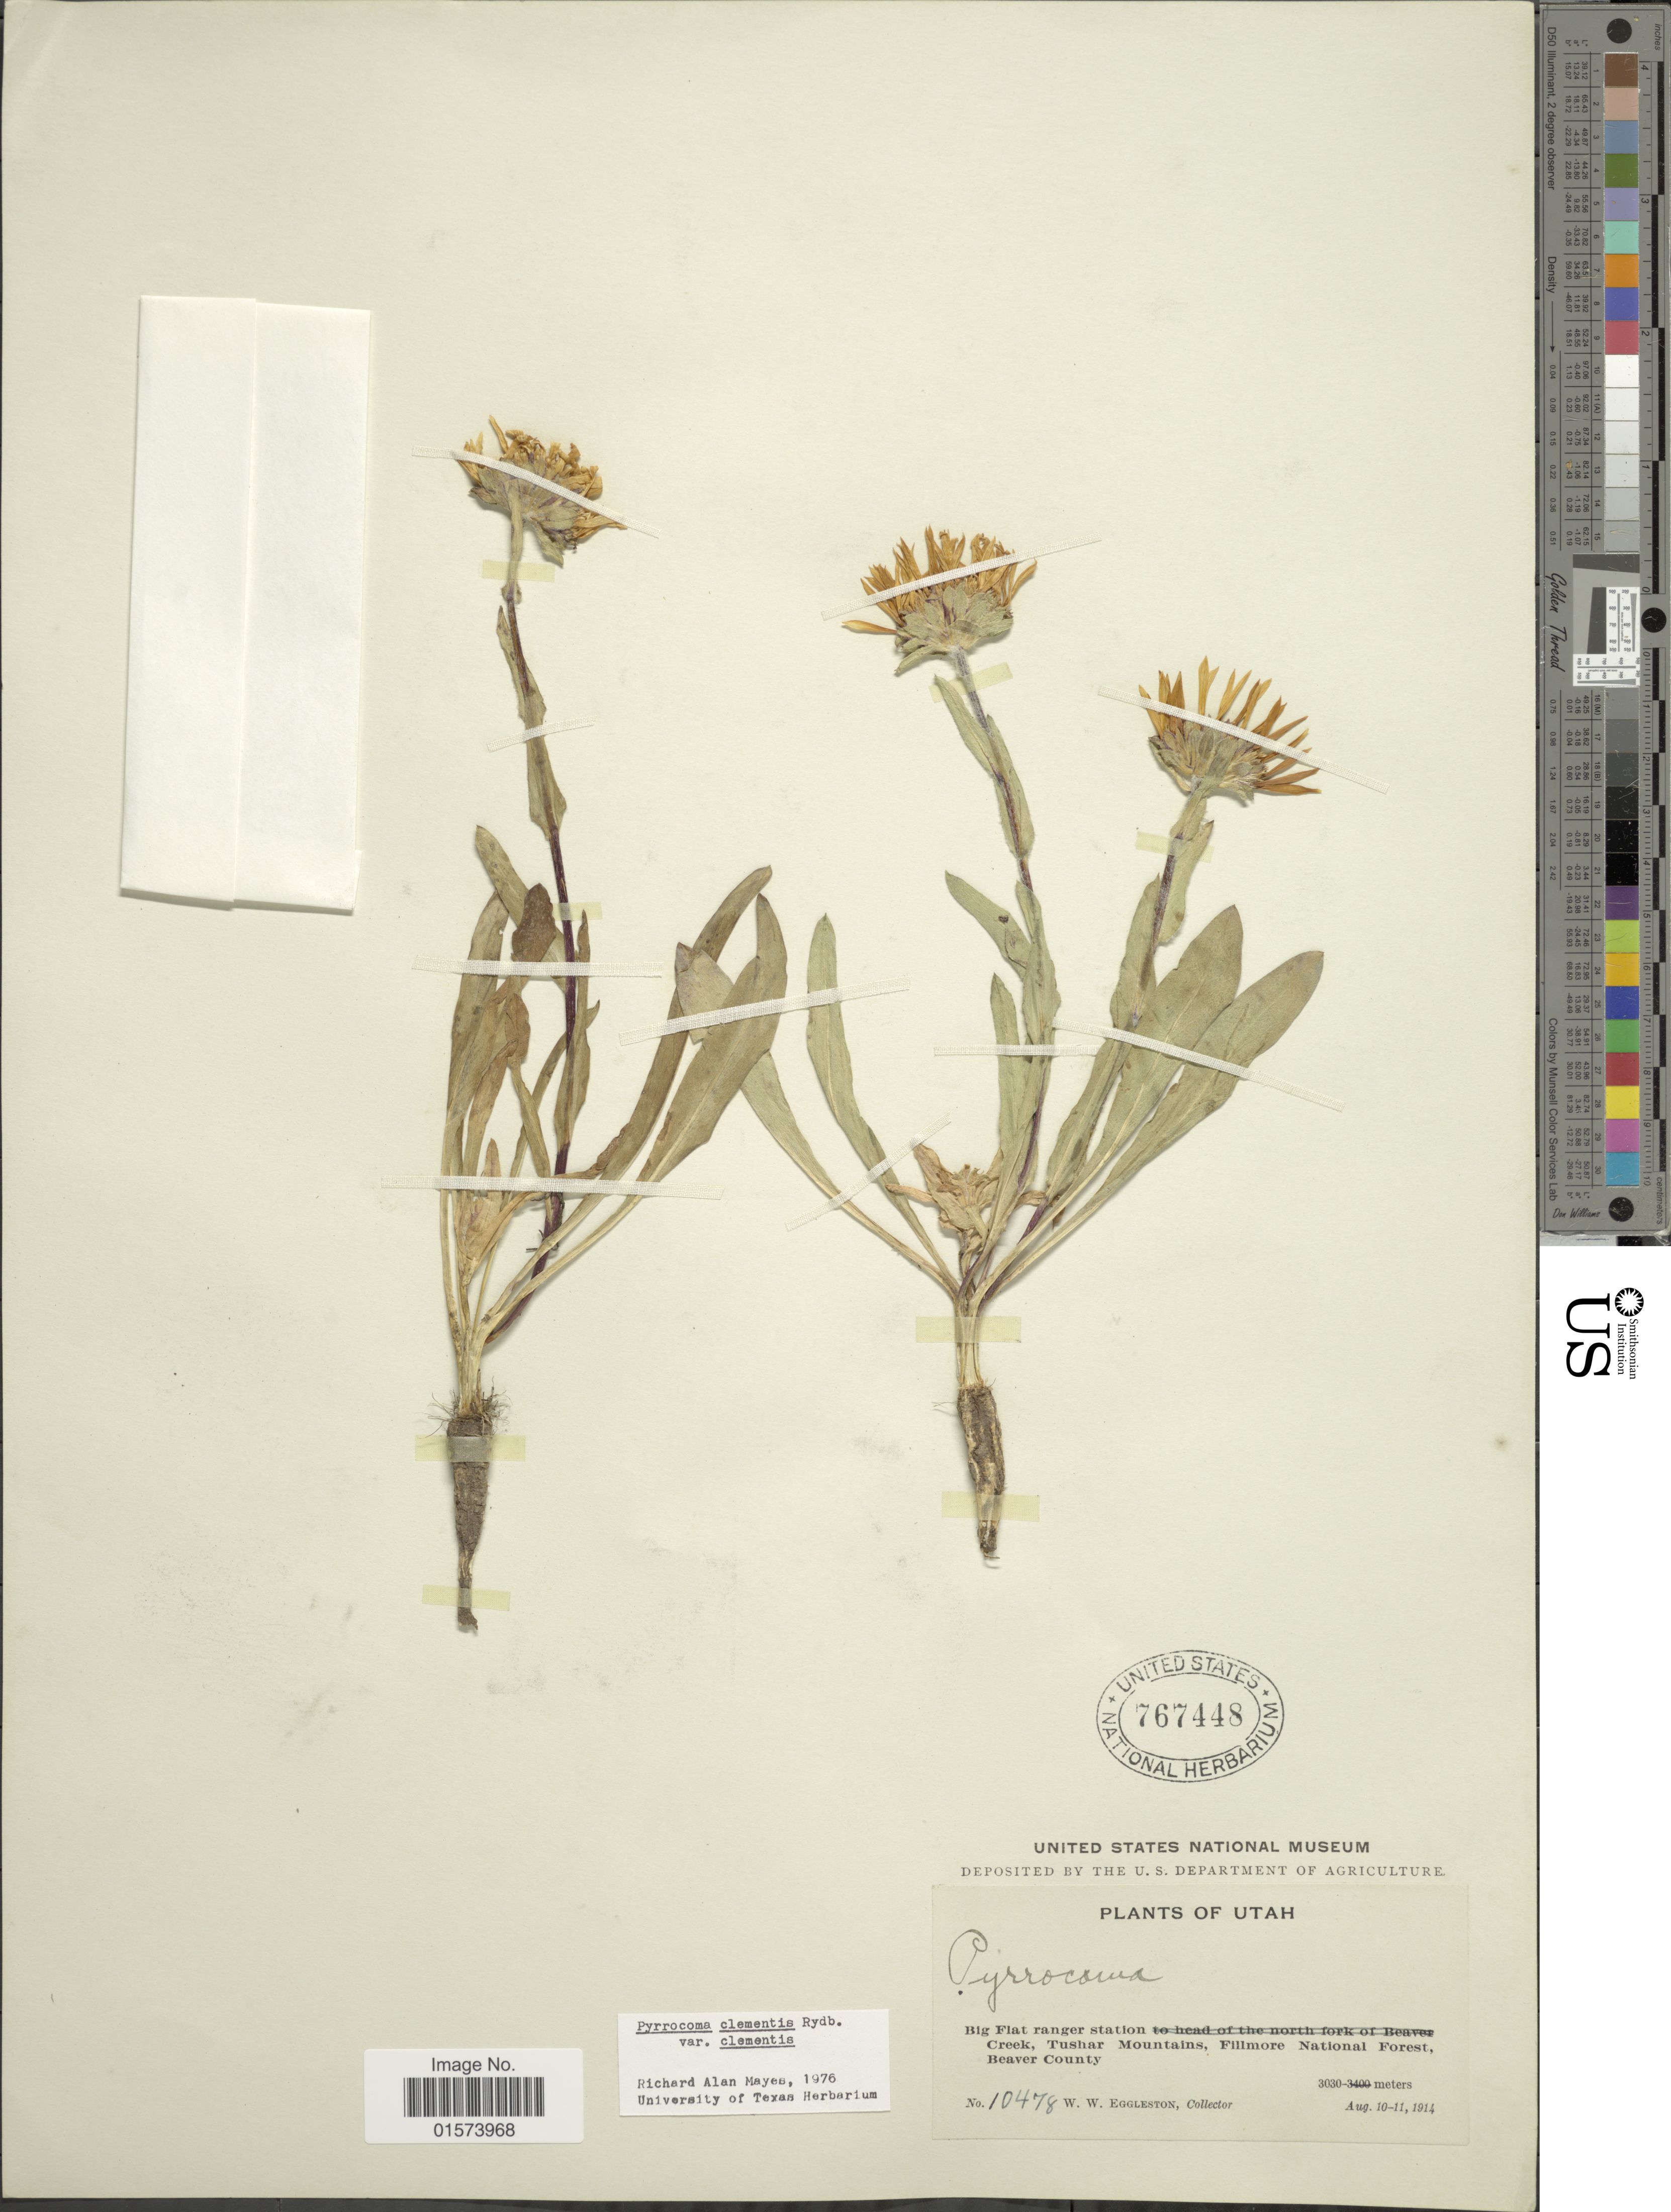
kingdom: Plantae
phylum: Tracheophyta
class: Magnoliopsida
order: Asterales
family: Asteraceae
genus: Pyrrocoma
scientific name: Pyrrocoma clementis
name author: Rydb.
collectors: W. W. Eggleston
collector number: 10478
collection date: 1914-08-10/1914-08-11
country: United States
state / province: Utah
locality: Big Flat ranger station Creek, Tushar Mountains, Fillmore National Forest, Beaver County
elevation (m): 3030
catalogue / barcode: US 767448